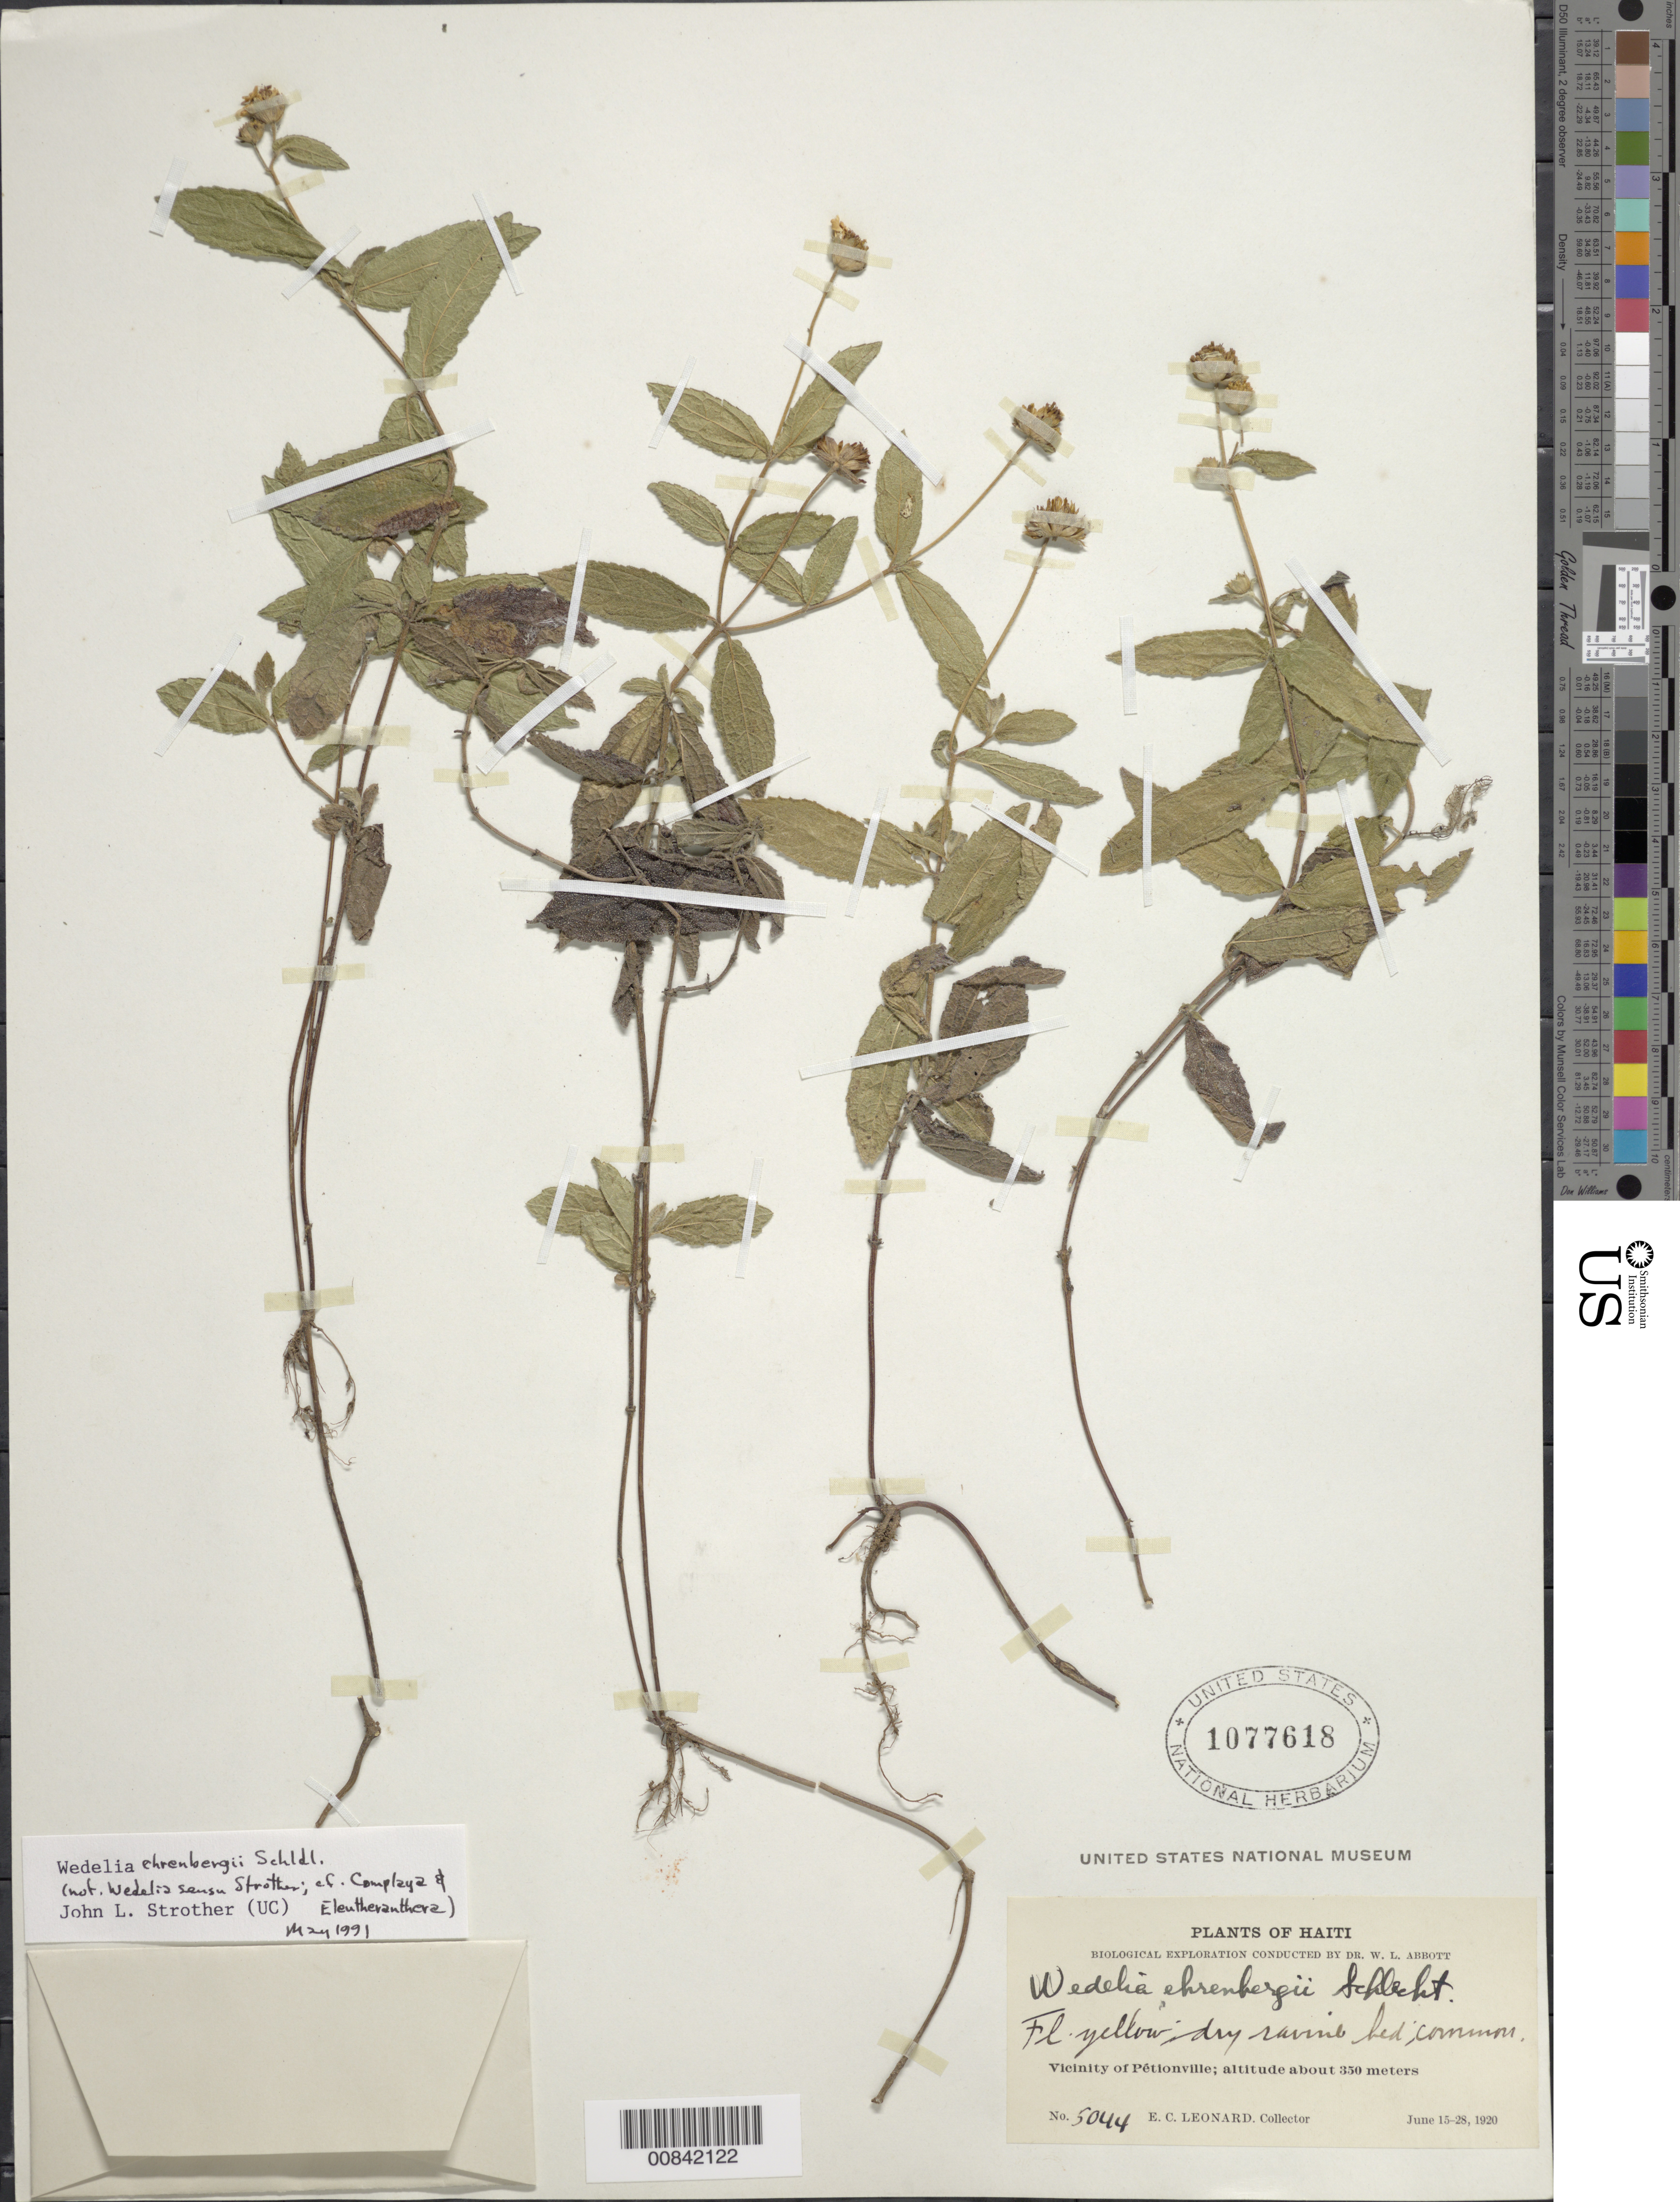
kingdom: Plantae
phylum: Tracheophyta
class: Magnoliopsida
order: Asterales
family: Asteraceae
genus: Wedelia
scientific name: Wedelia ehrenbergii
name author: Less.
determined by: Strother, J. L.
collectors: E. C. Leonard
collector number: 5044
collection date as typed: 15 Jun 1920 to 28 Jun 1920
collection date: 1920-06-15/1920-06-28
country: Haiti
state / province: Ouest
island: Hispaniola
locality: Vicinity of Pétionville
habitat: Dry ravine bed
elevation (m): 350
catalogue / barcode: US 1077618